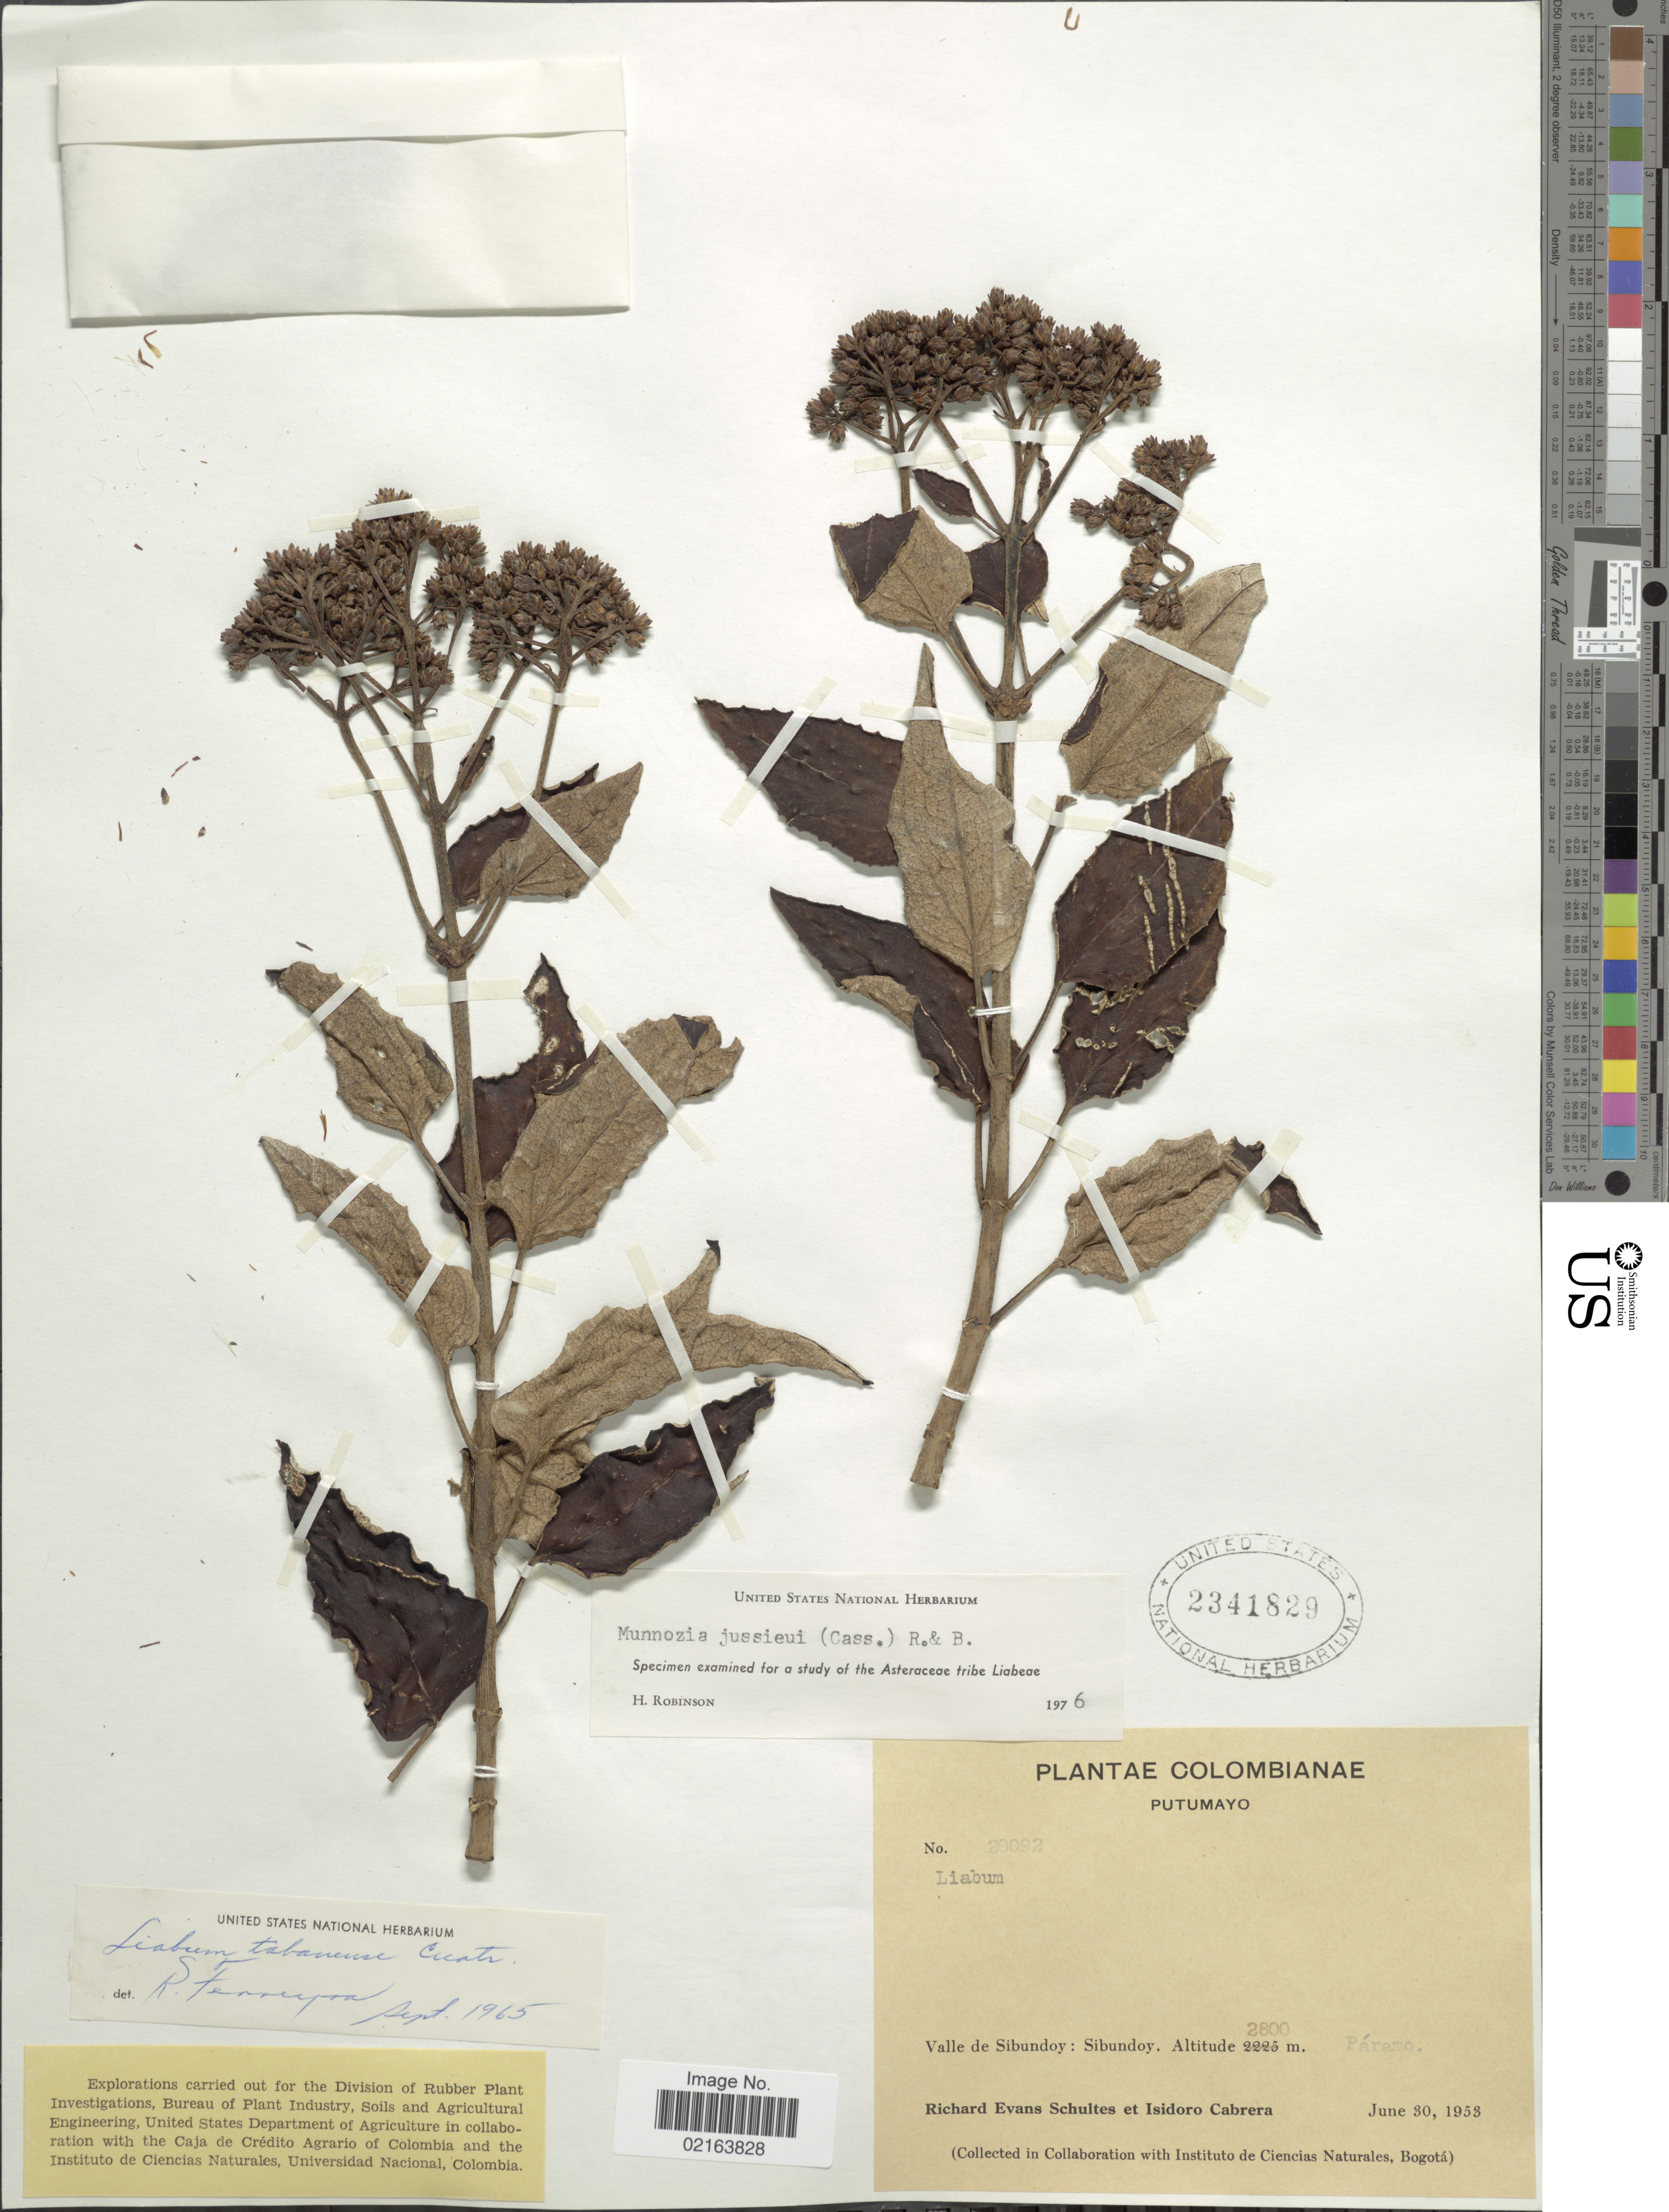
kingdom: Plantae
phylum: Tracheophyta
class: Magnoliopsida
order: Asterales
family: Asteraceae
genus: Munnozia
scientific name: Munnozia jussieui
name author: (Cass.) H. Rob. & Brettell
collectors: R. E. Schultes & I. Cabrera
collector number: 20092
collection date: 1953-06-30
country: Colombia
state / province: Putumayo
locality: Valle de Sibundoy: Sibundoy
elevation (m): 2800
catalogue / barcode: US 2341829